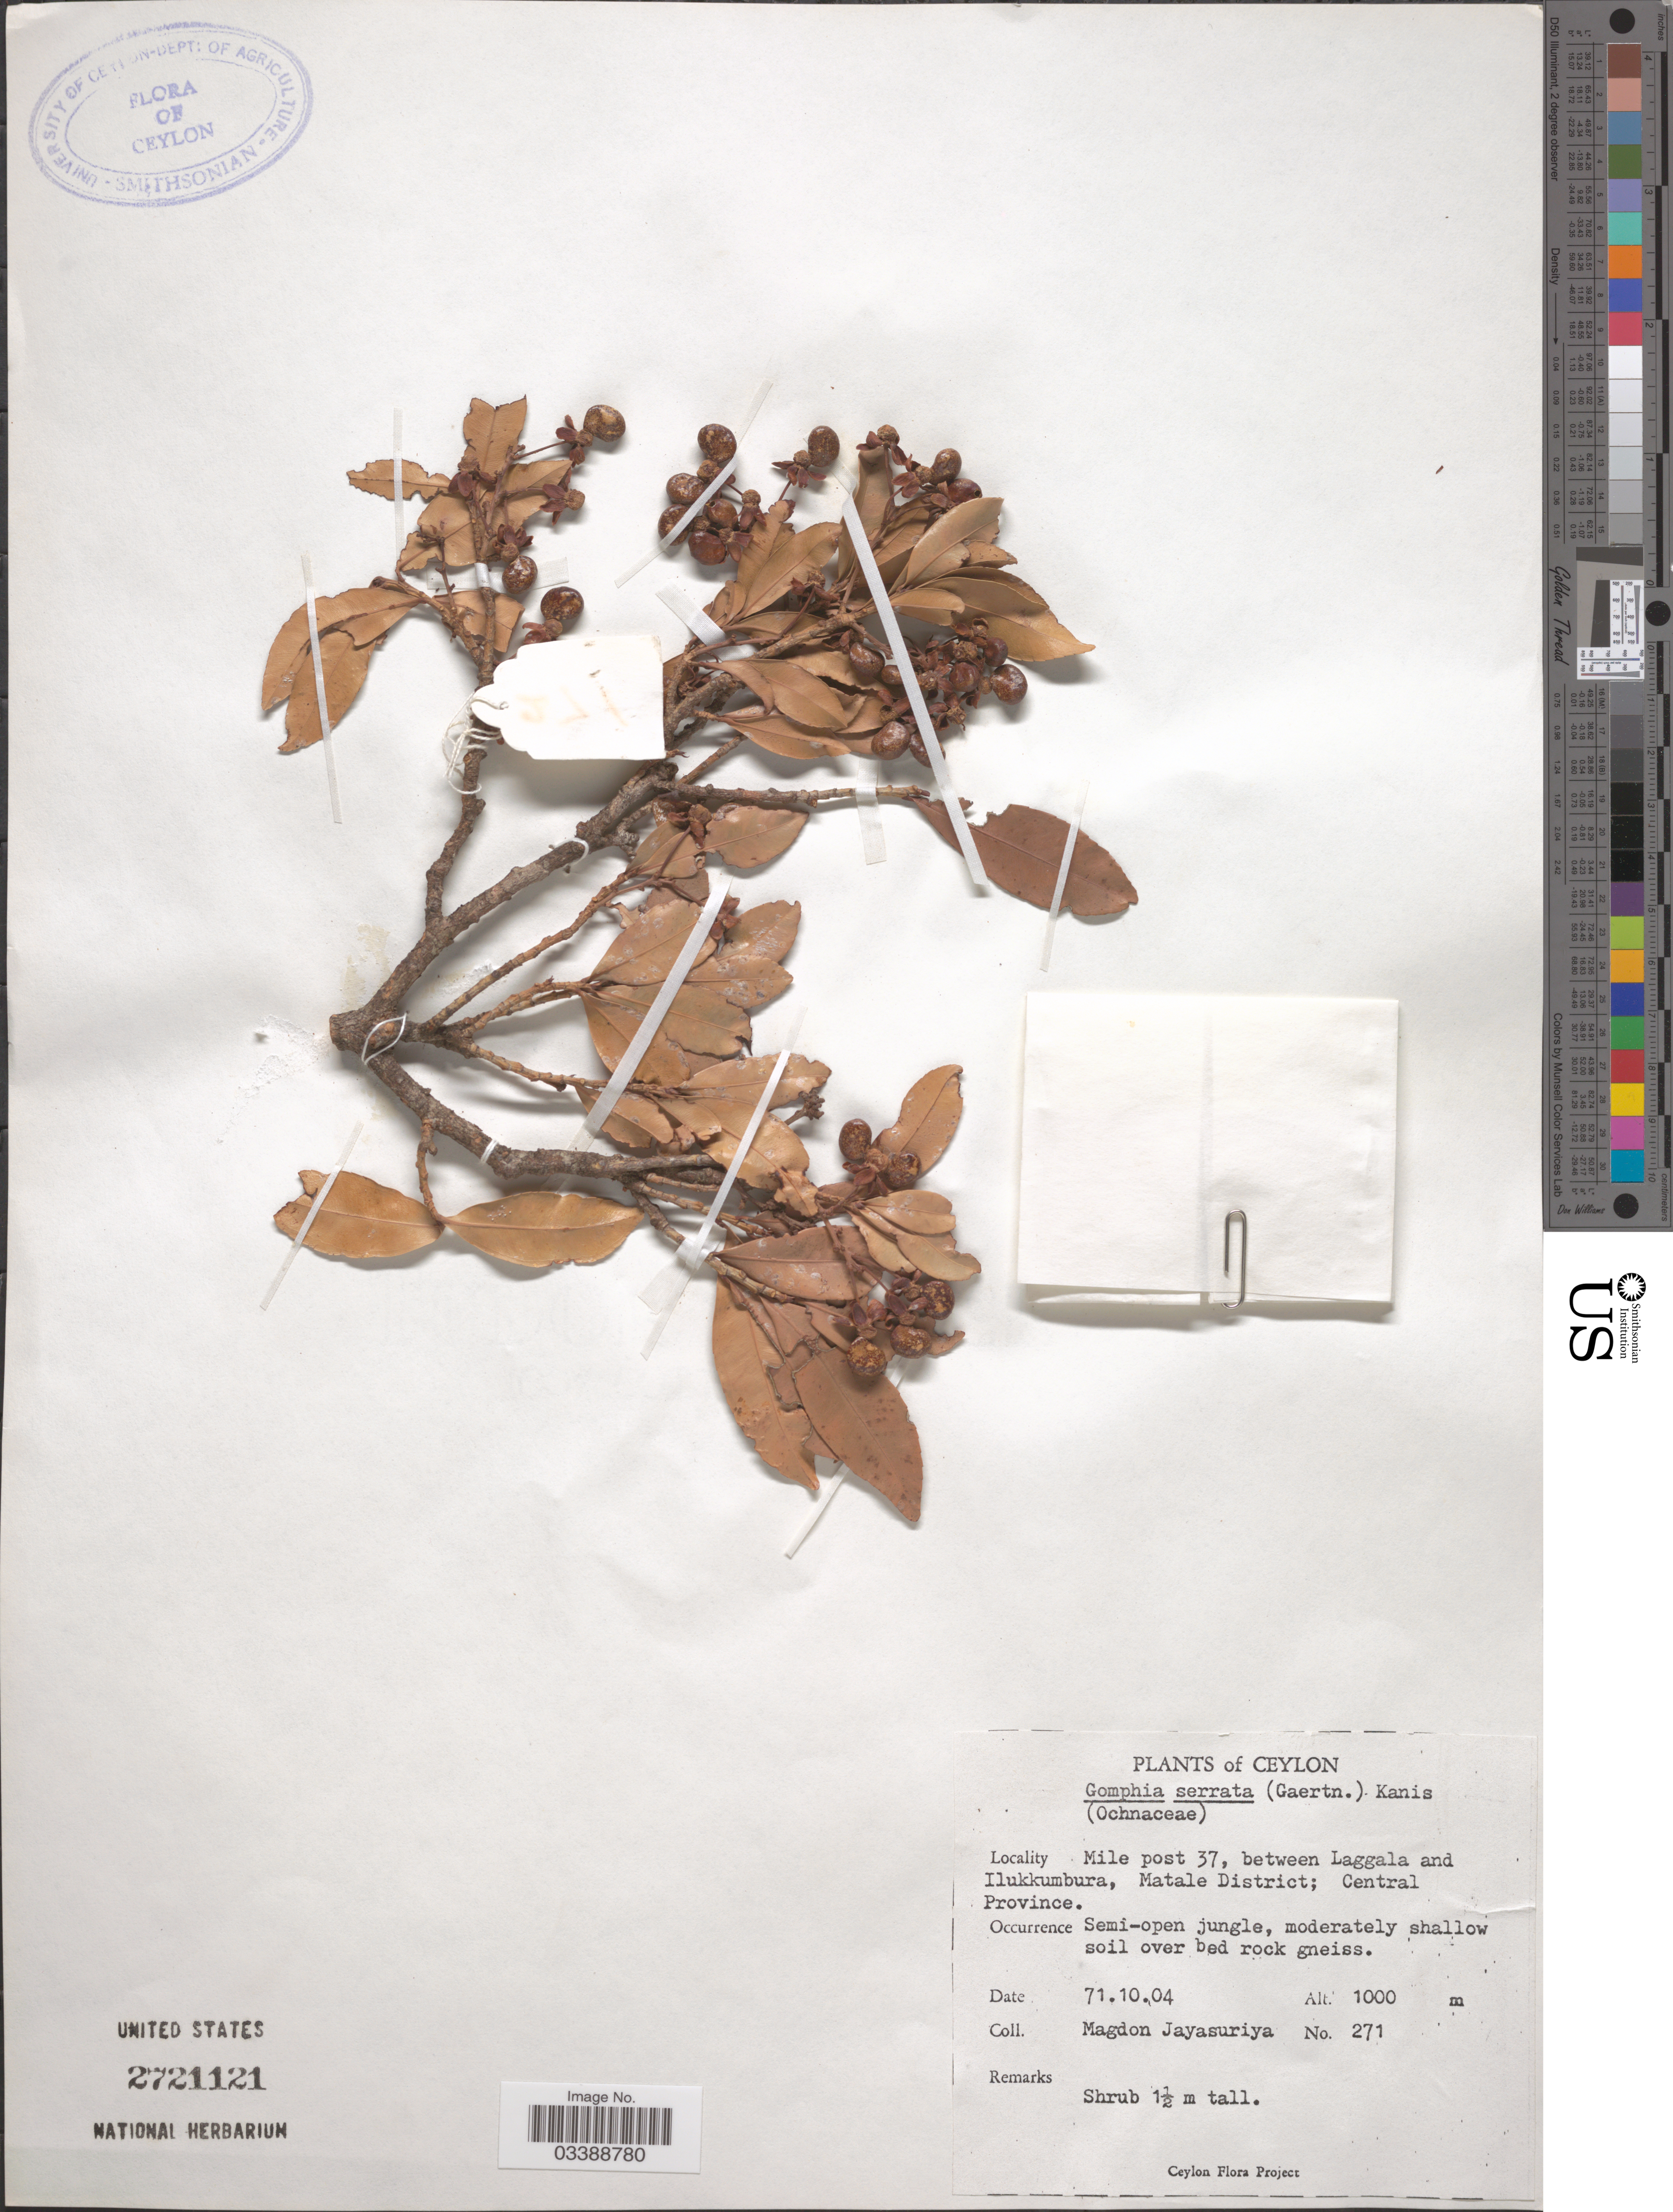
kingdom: Plantae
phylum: Tracheophyta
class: Magnoliopsida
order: Malpighiales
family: Ochnaceae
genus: Campylospermum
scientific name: Campylospermum serratum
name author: (Gaertn.) Bittrich & M.C.E. Amaral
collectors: A. H. Jayasuriya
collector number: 271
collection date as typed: Transcribed d/m/y: 4/10/71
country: Sri Lanka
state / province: Central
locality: Ceylon. Mile post 37, between Laggala and Ilukkumbura, Matale District.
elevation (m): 1000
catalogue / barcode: US 2721121